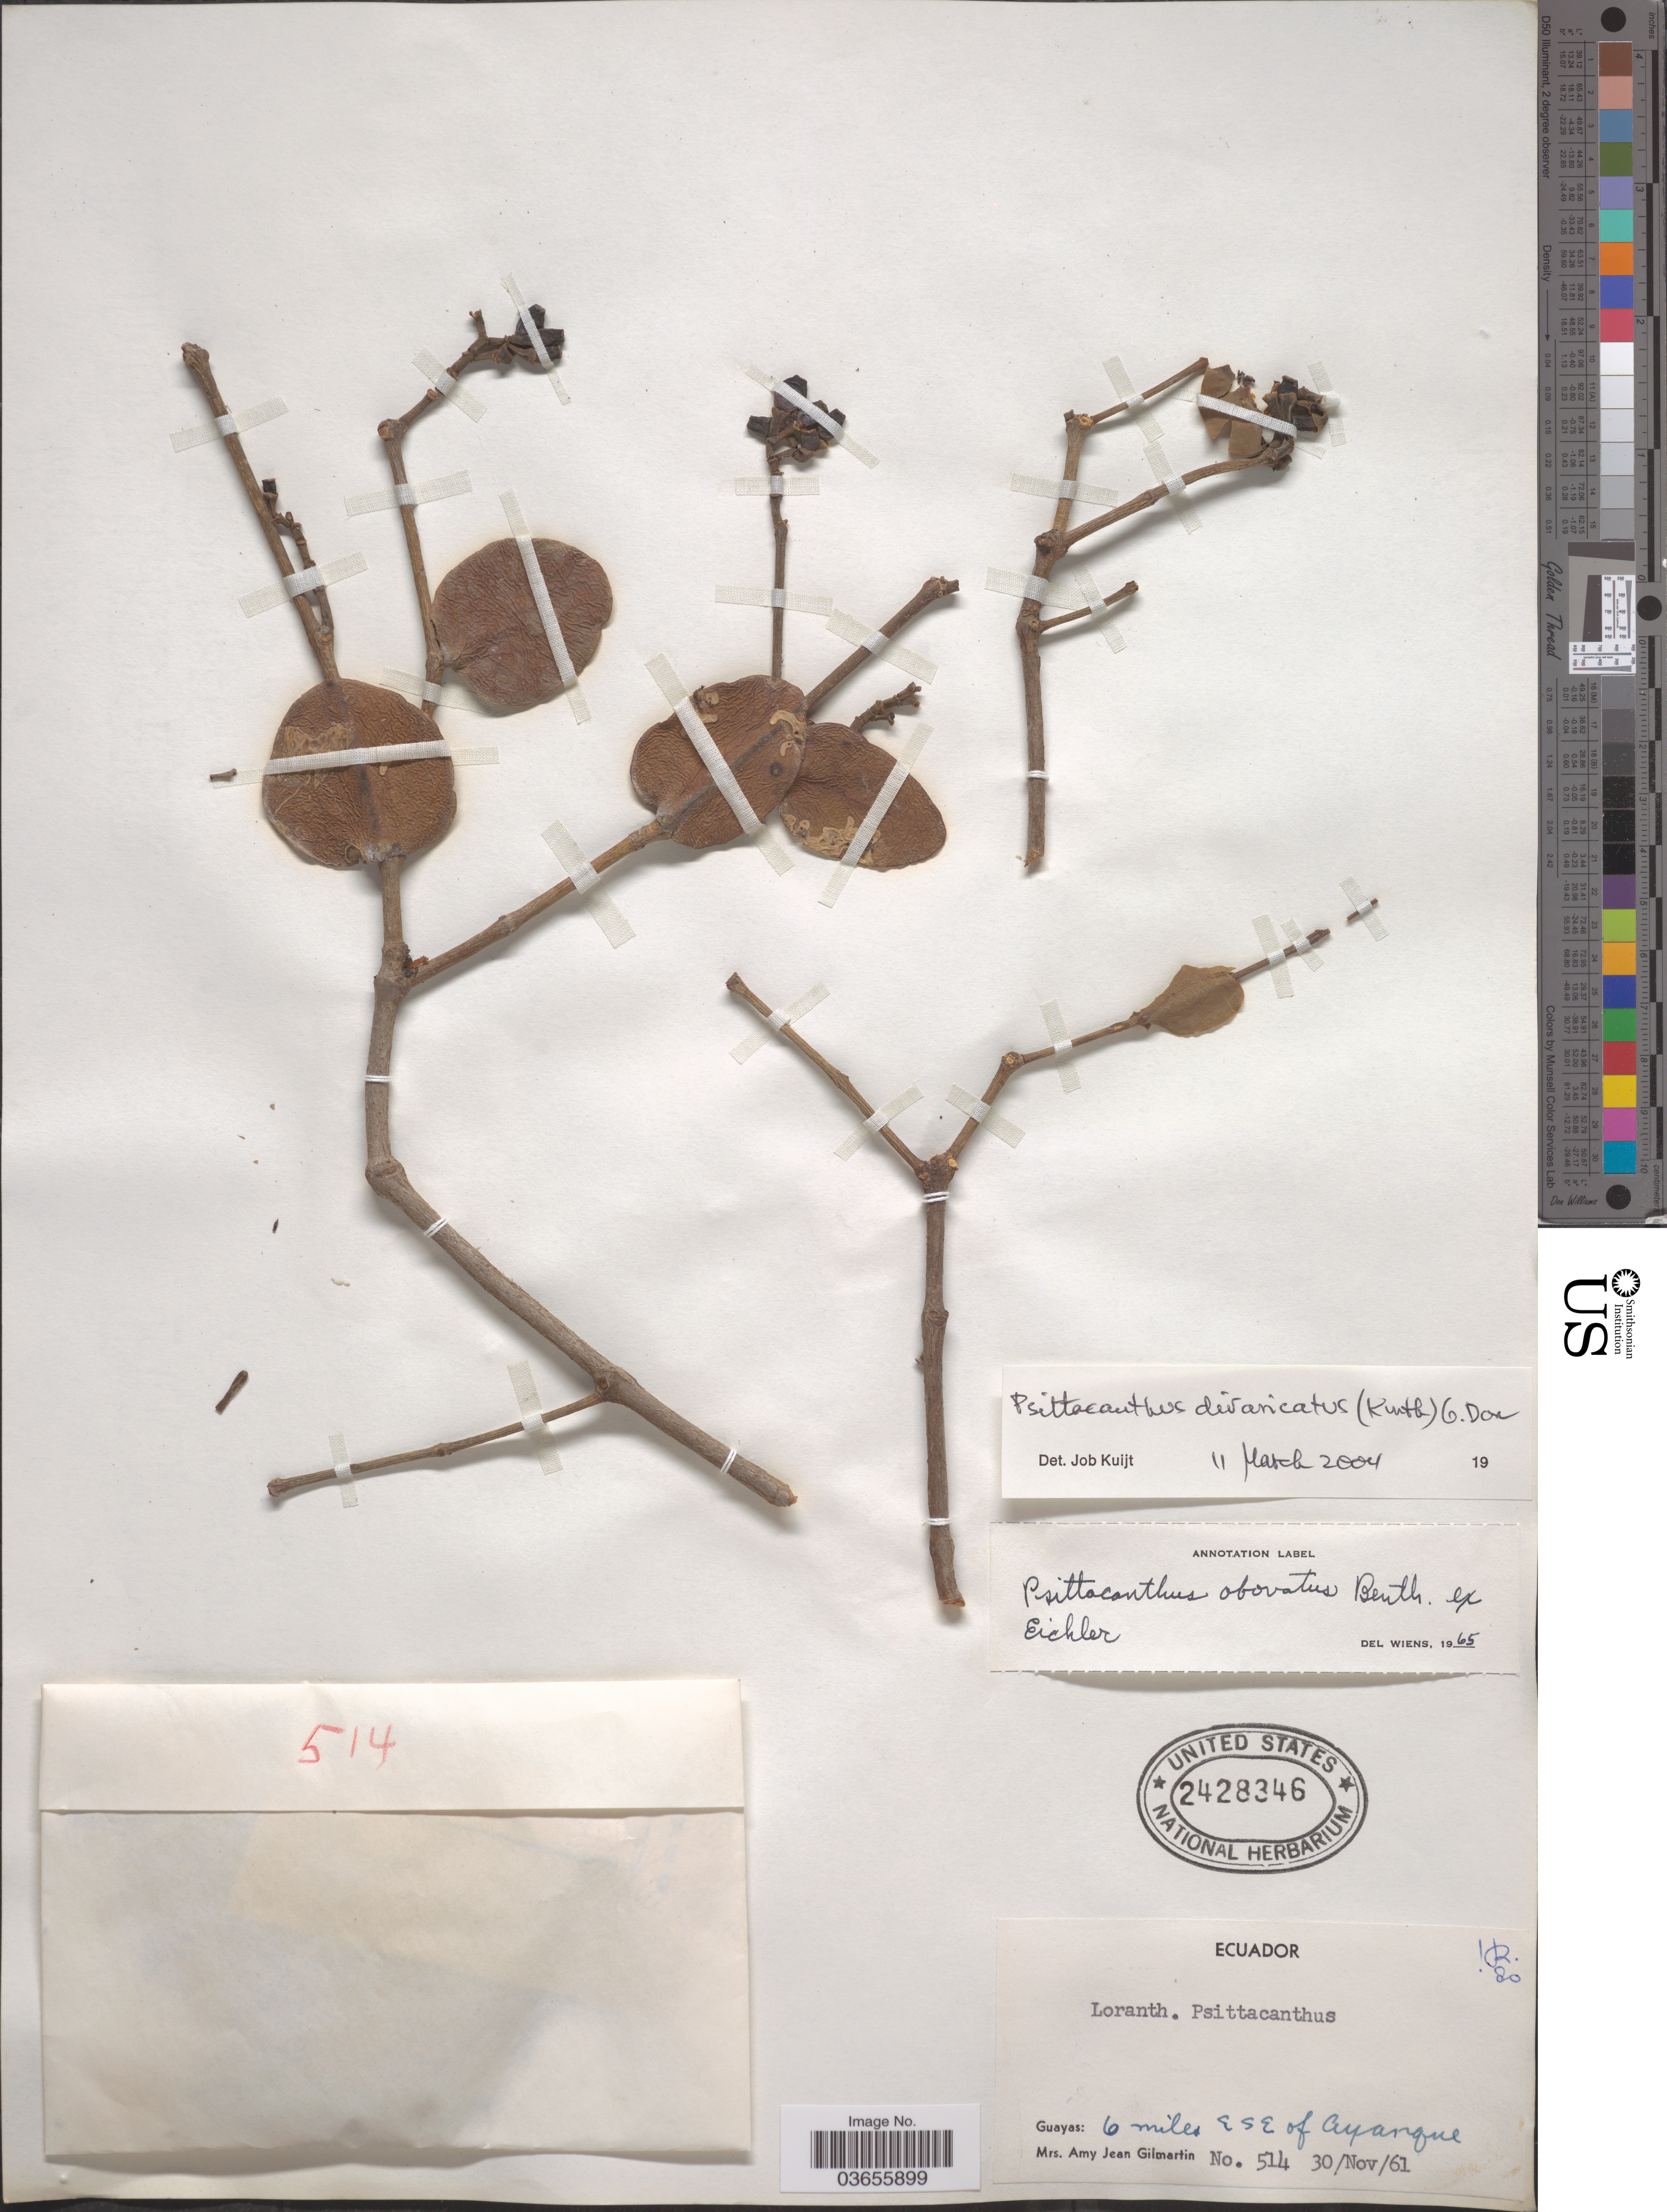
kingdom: Plantae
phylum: Tracheophyta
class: Magnoliopsida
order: Santalales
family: Loranthaceae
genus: Psittacanthus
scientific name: Psittacanthus divaricatus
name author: (Kunth) G. Don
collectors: A. Gilmartin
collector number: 514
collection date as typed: Transcribed d/m/y: 30/11/61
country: Ecuador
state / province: Guayas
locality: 6 miles ESE of Ayangue.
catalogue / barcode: US 2428346